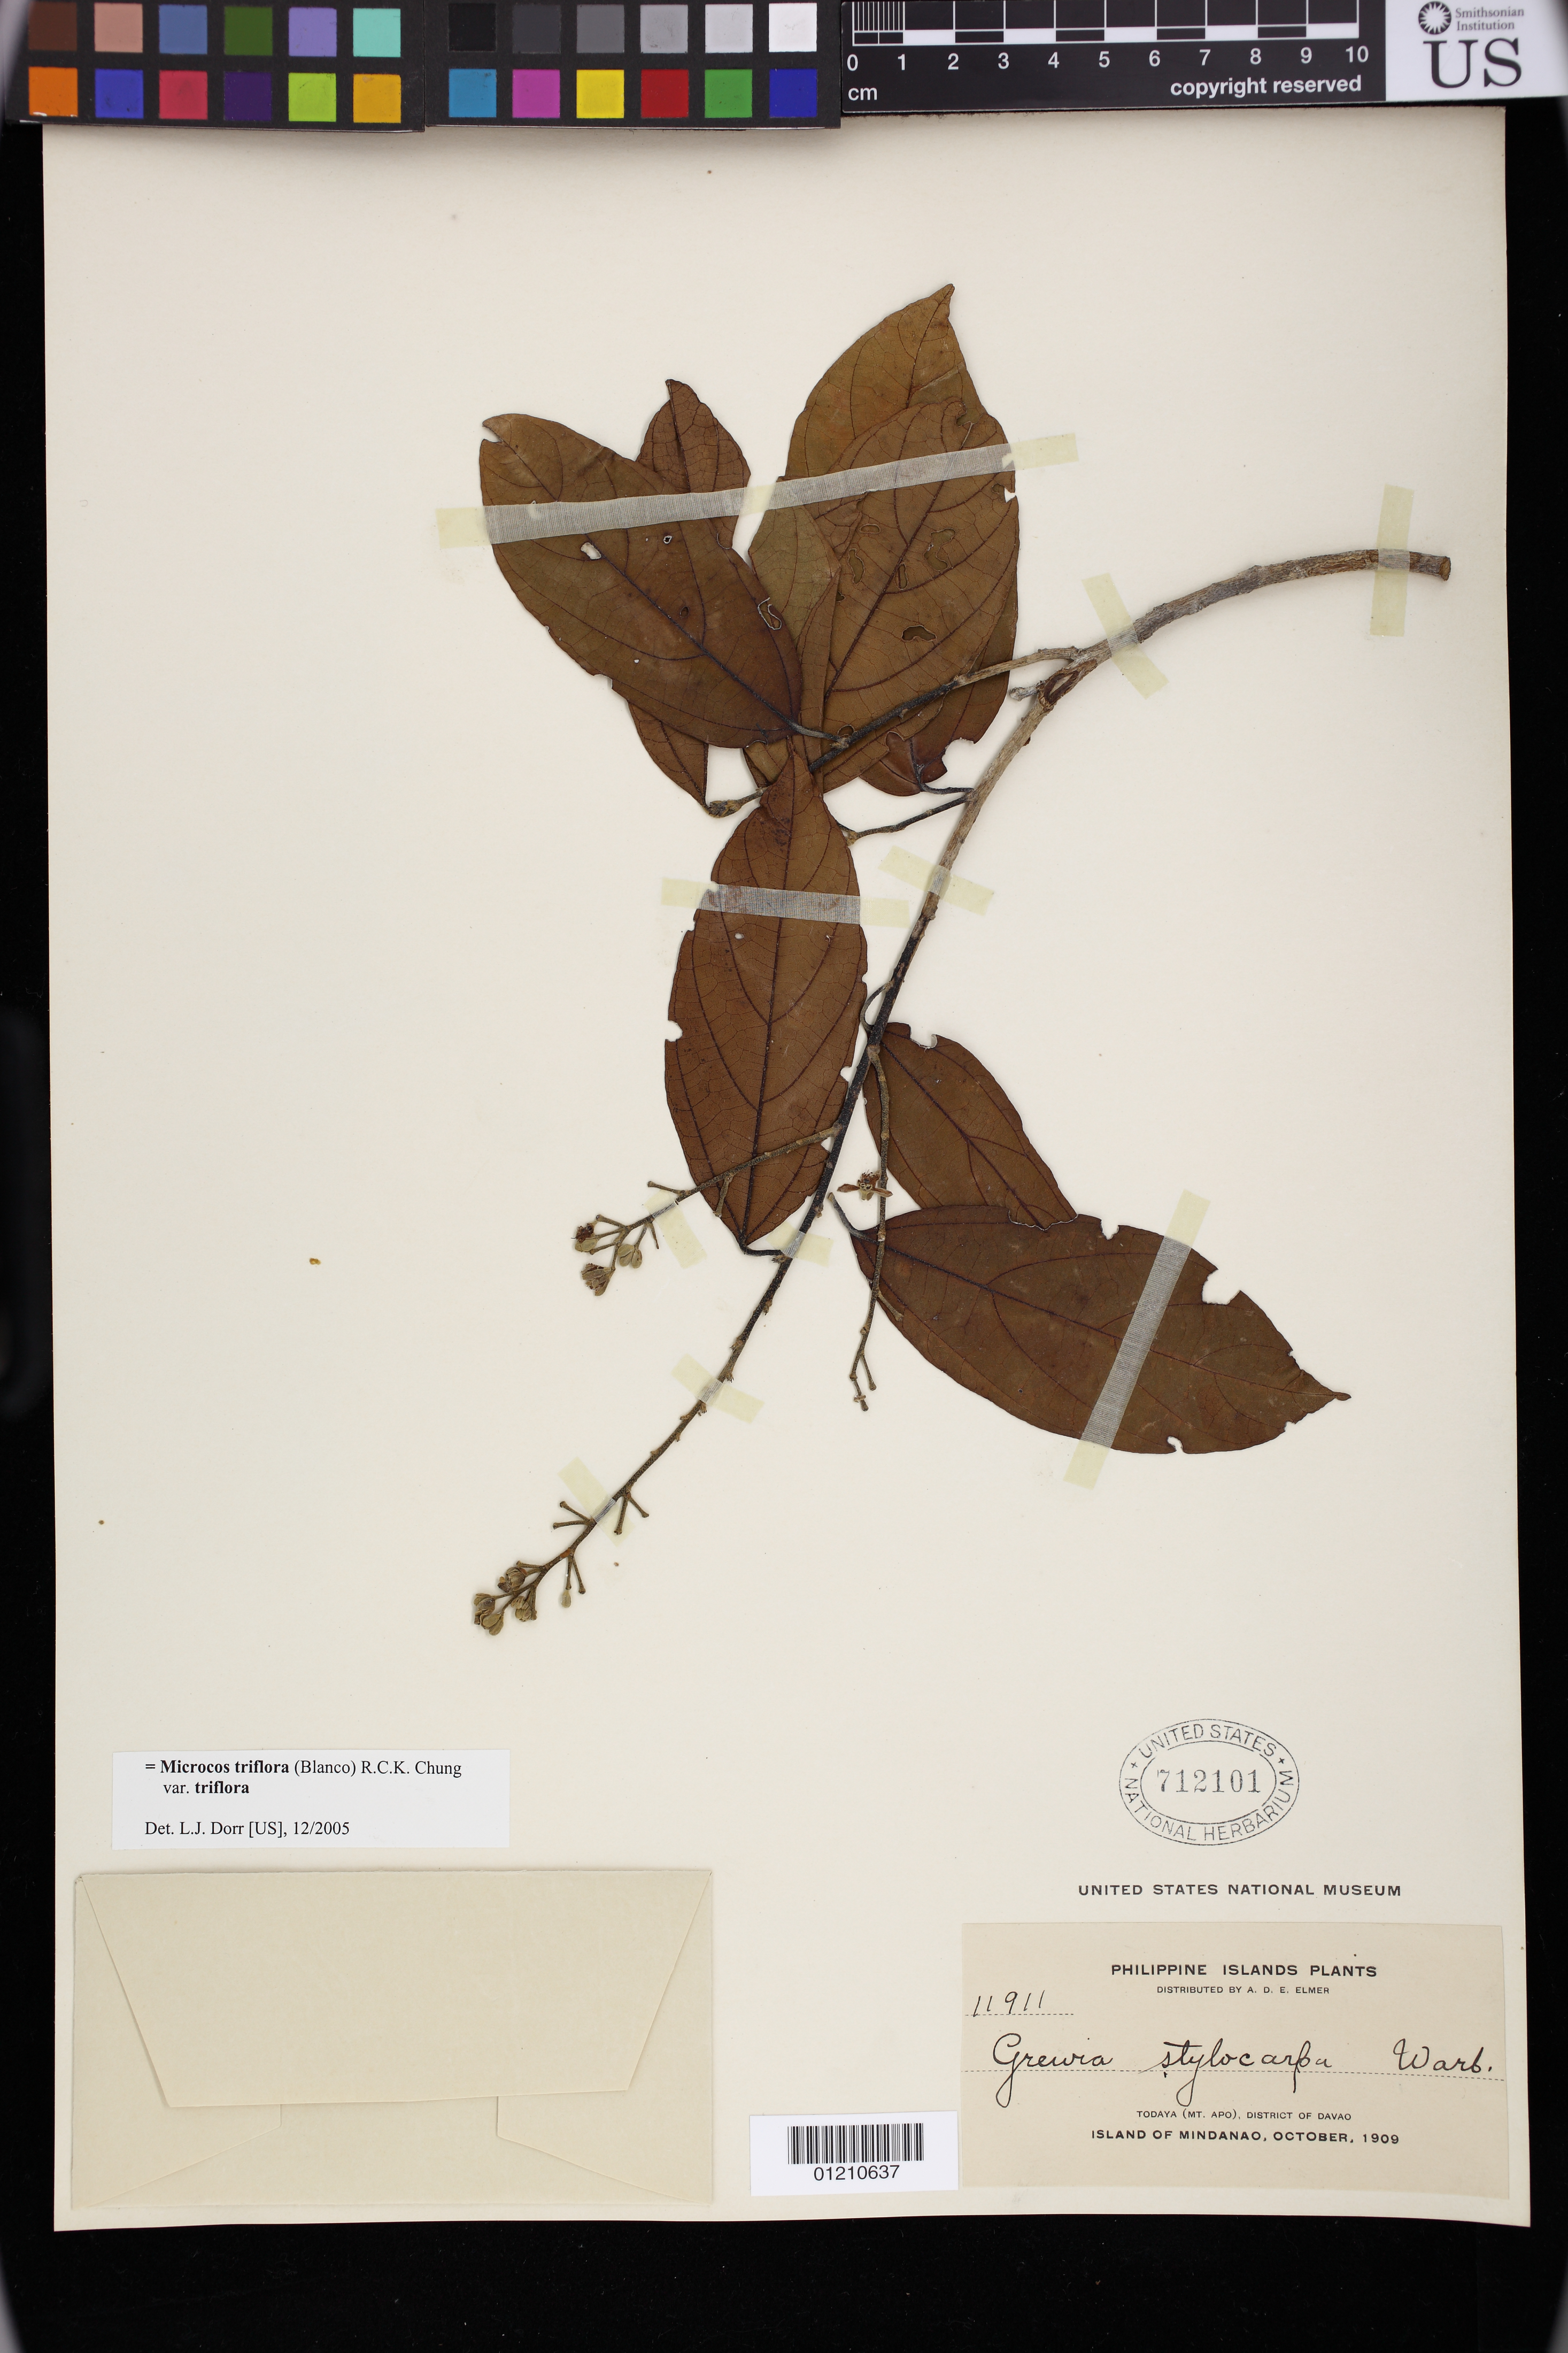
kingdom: Plantae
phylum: Tracheophyta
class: Magnoliopsida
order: Malvales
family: Malvaceae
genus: Microcos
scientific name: Microcos triflora var. triflora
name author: (Blanco) R.C.K. Chung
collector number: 11911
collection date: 1909-10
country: Philippines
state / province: Davao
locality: Todaya (Mt. Apo). District of Davao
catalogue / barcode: US 712101